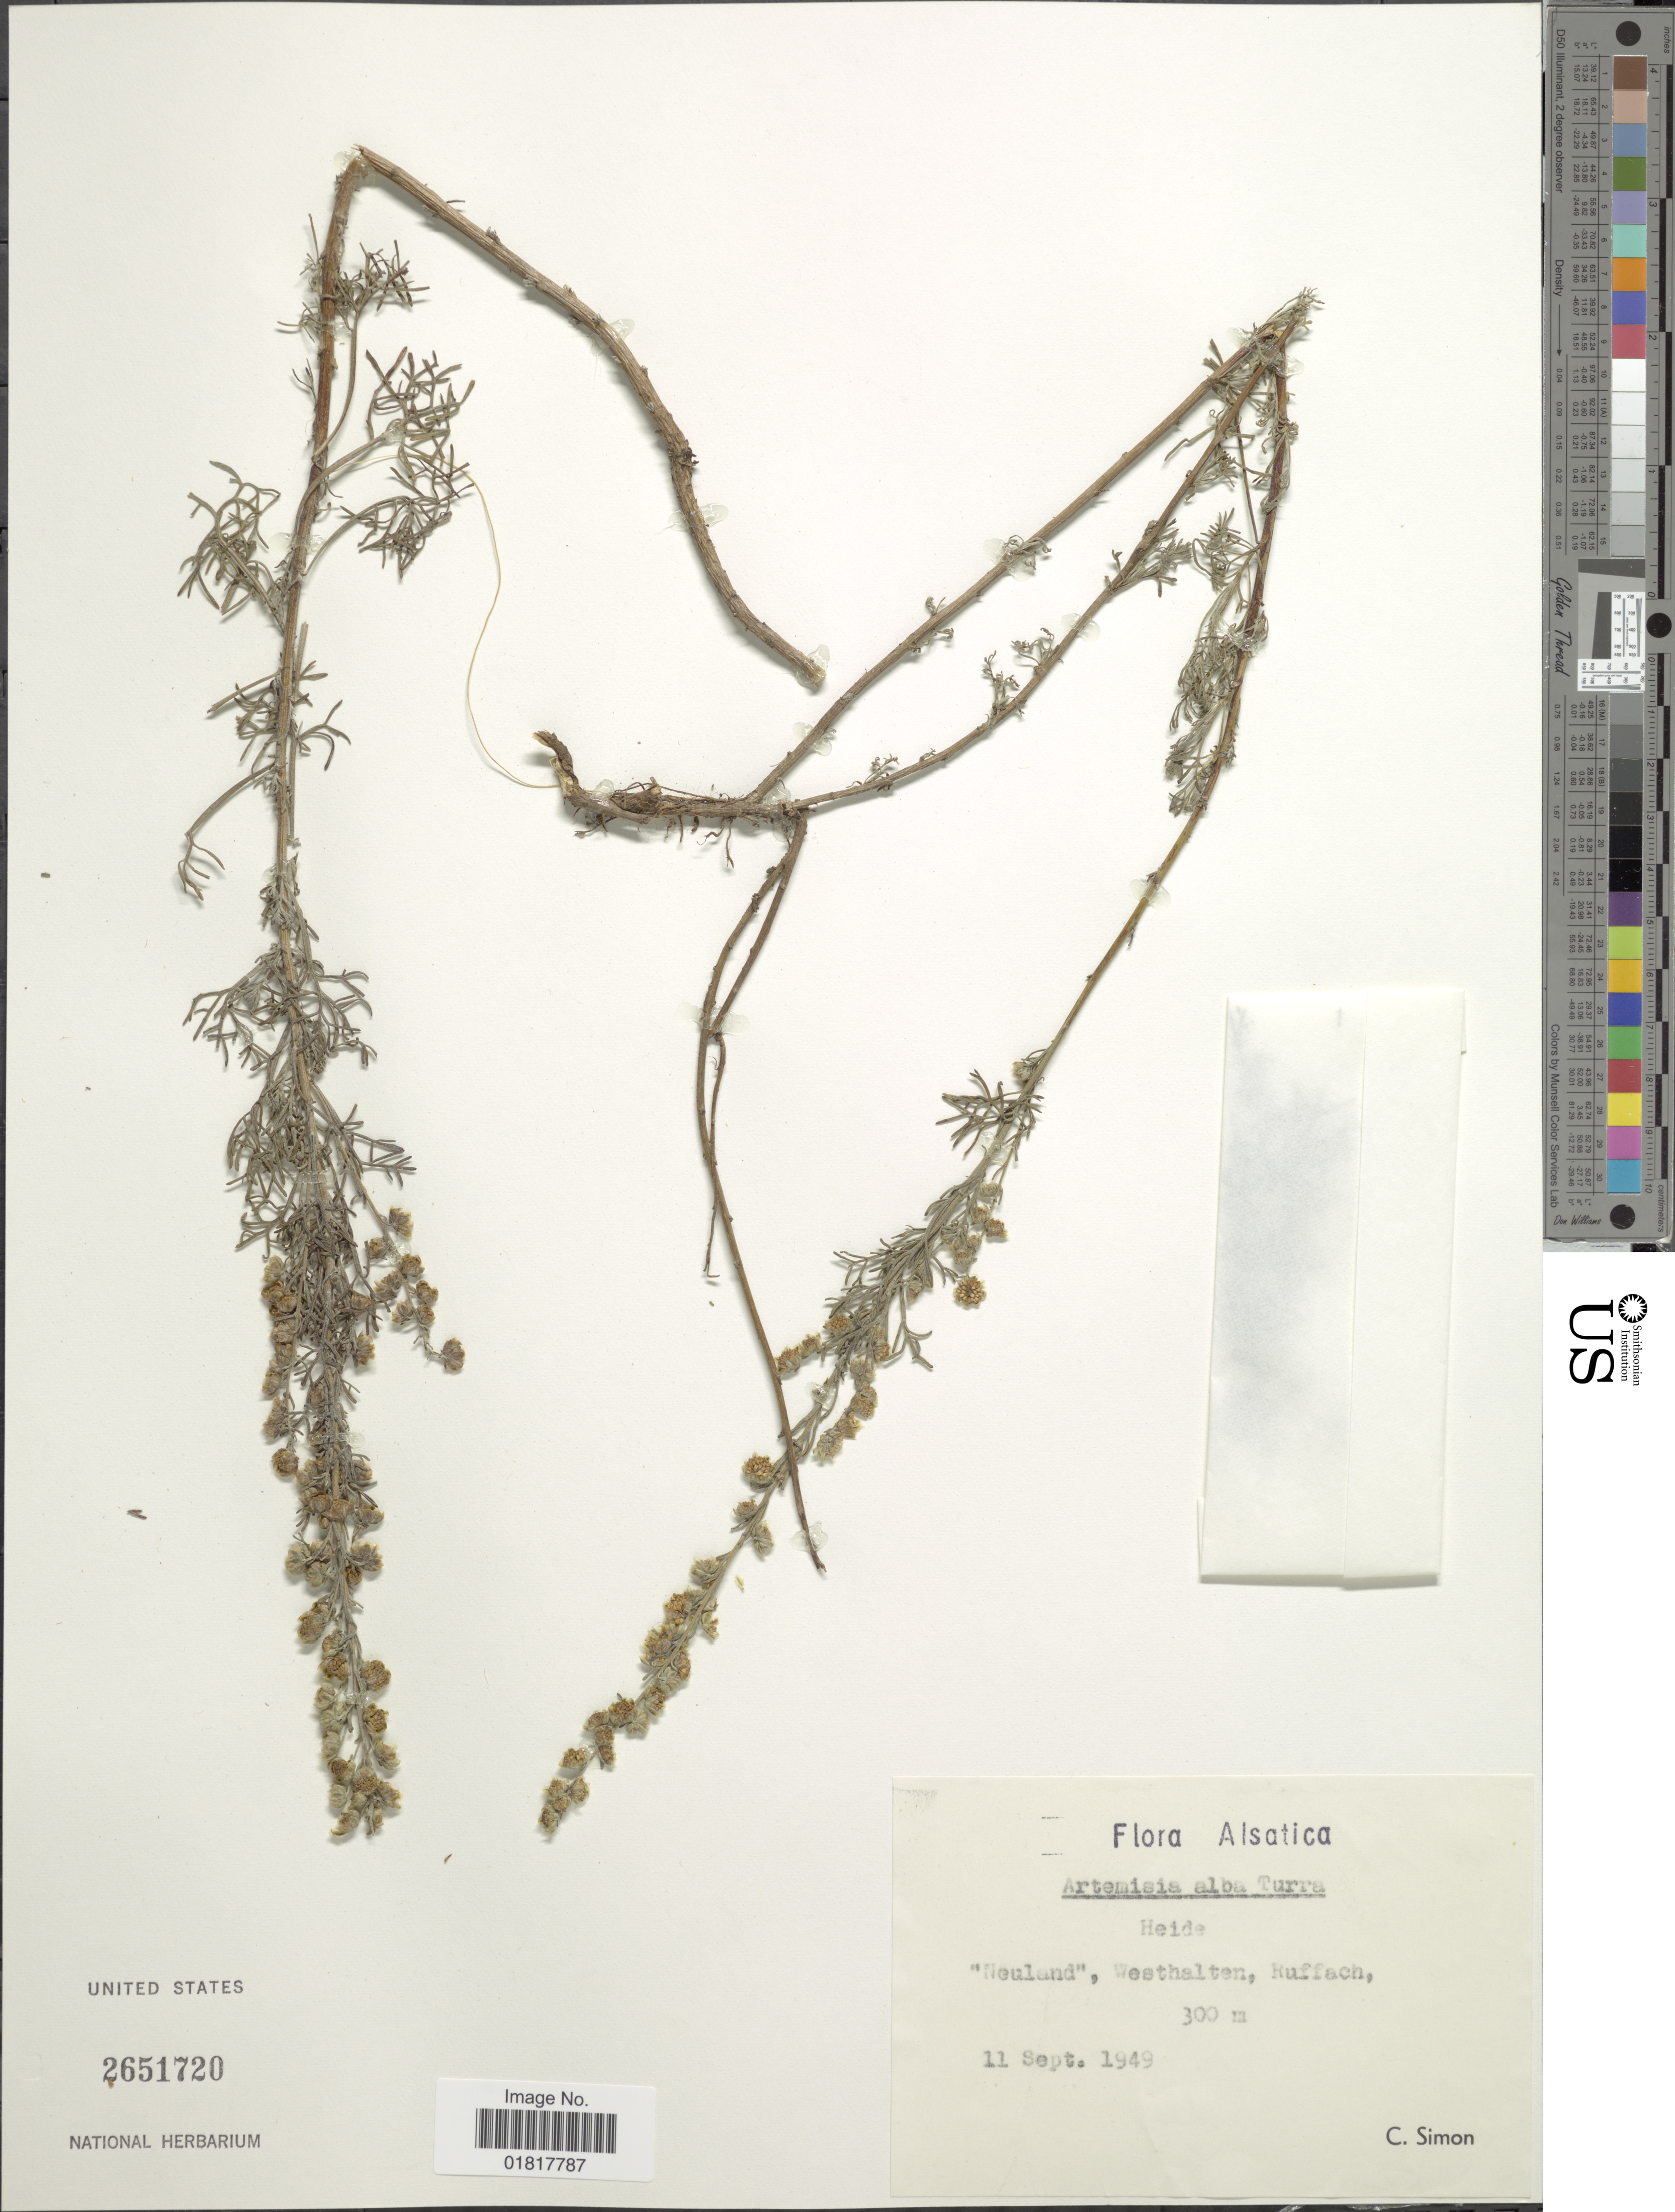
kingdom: Plantae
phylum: Tracheophyta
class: Magnoliopsida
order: Asterales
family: Asteraceae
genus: Artemisia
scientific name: Artemisia camphorata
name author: Vill.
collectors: C. Simon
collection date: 1949-09-11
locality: Alsatica, "Neuland", Westhalten, Ruffach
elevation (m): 300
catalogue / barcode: US 2651720